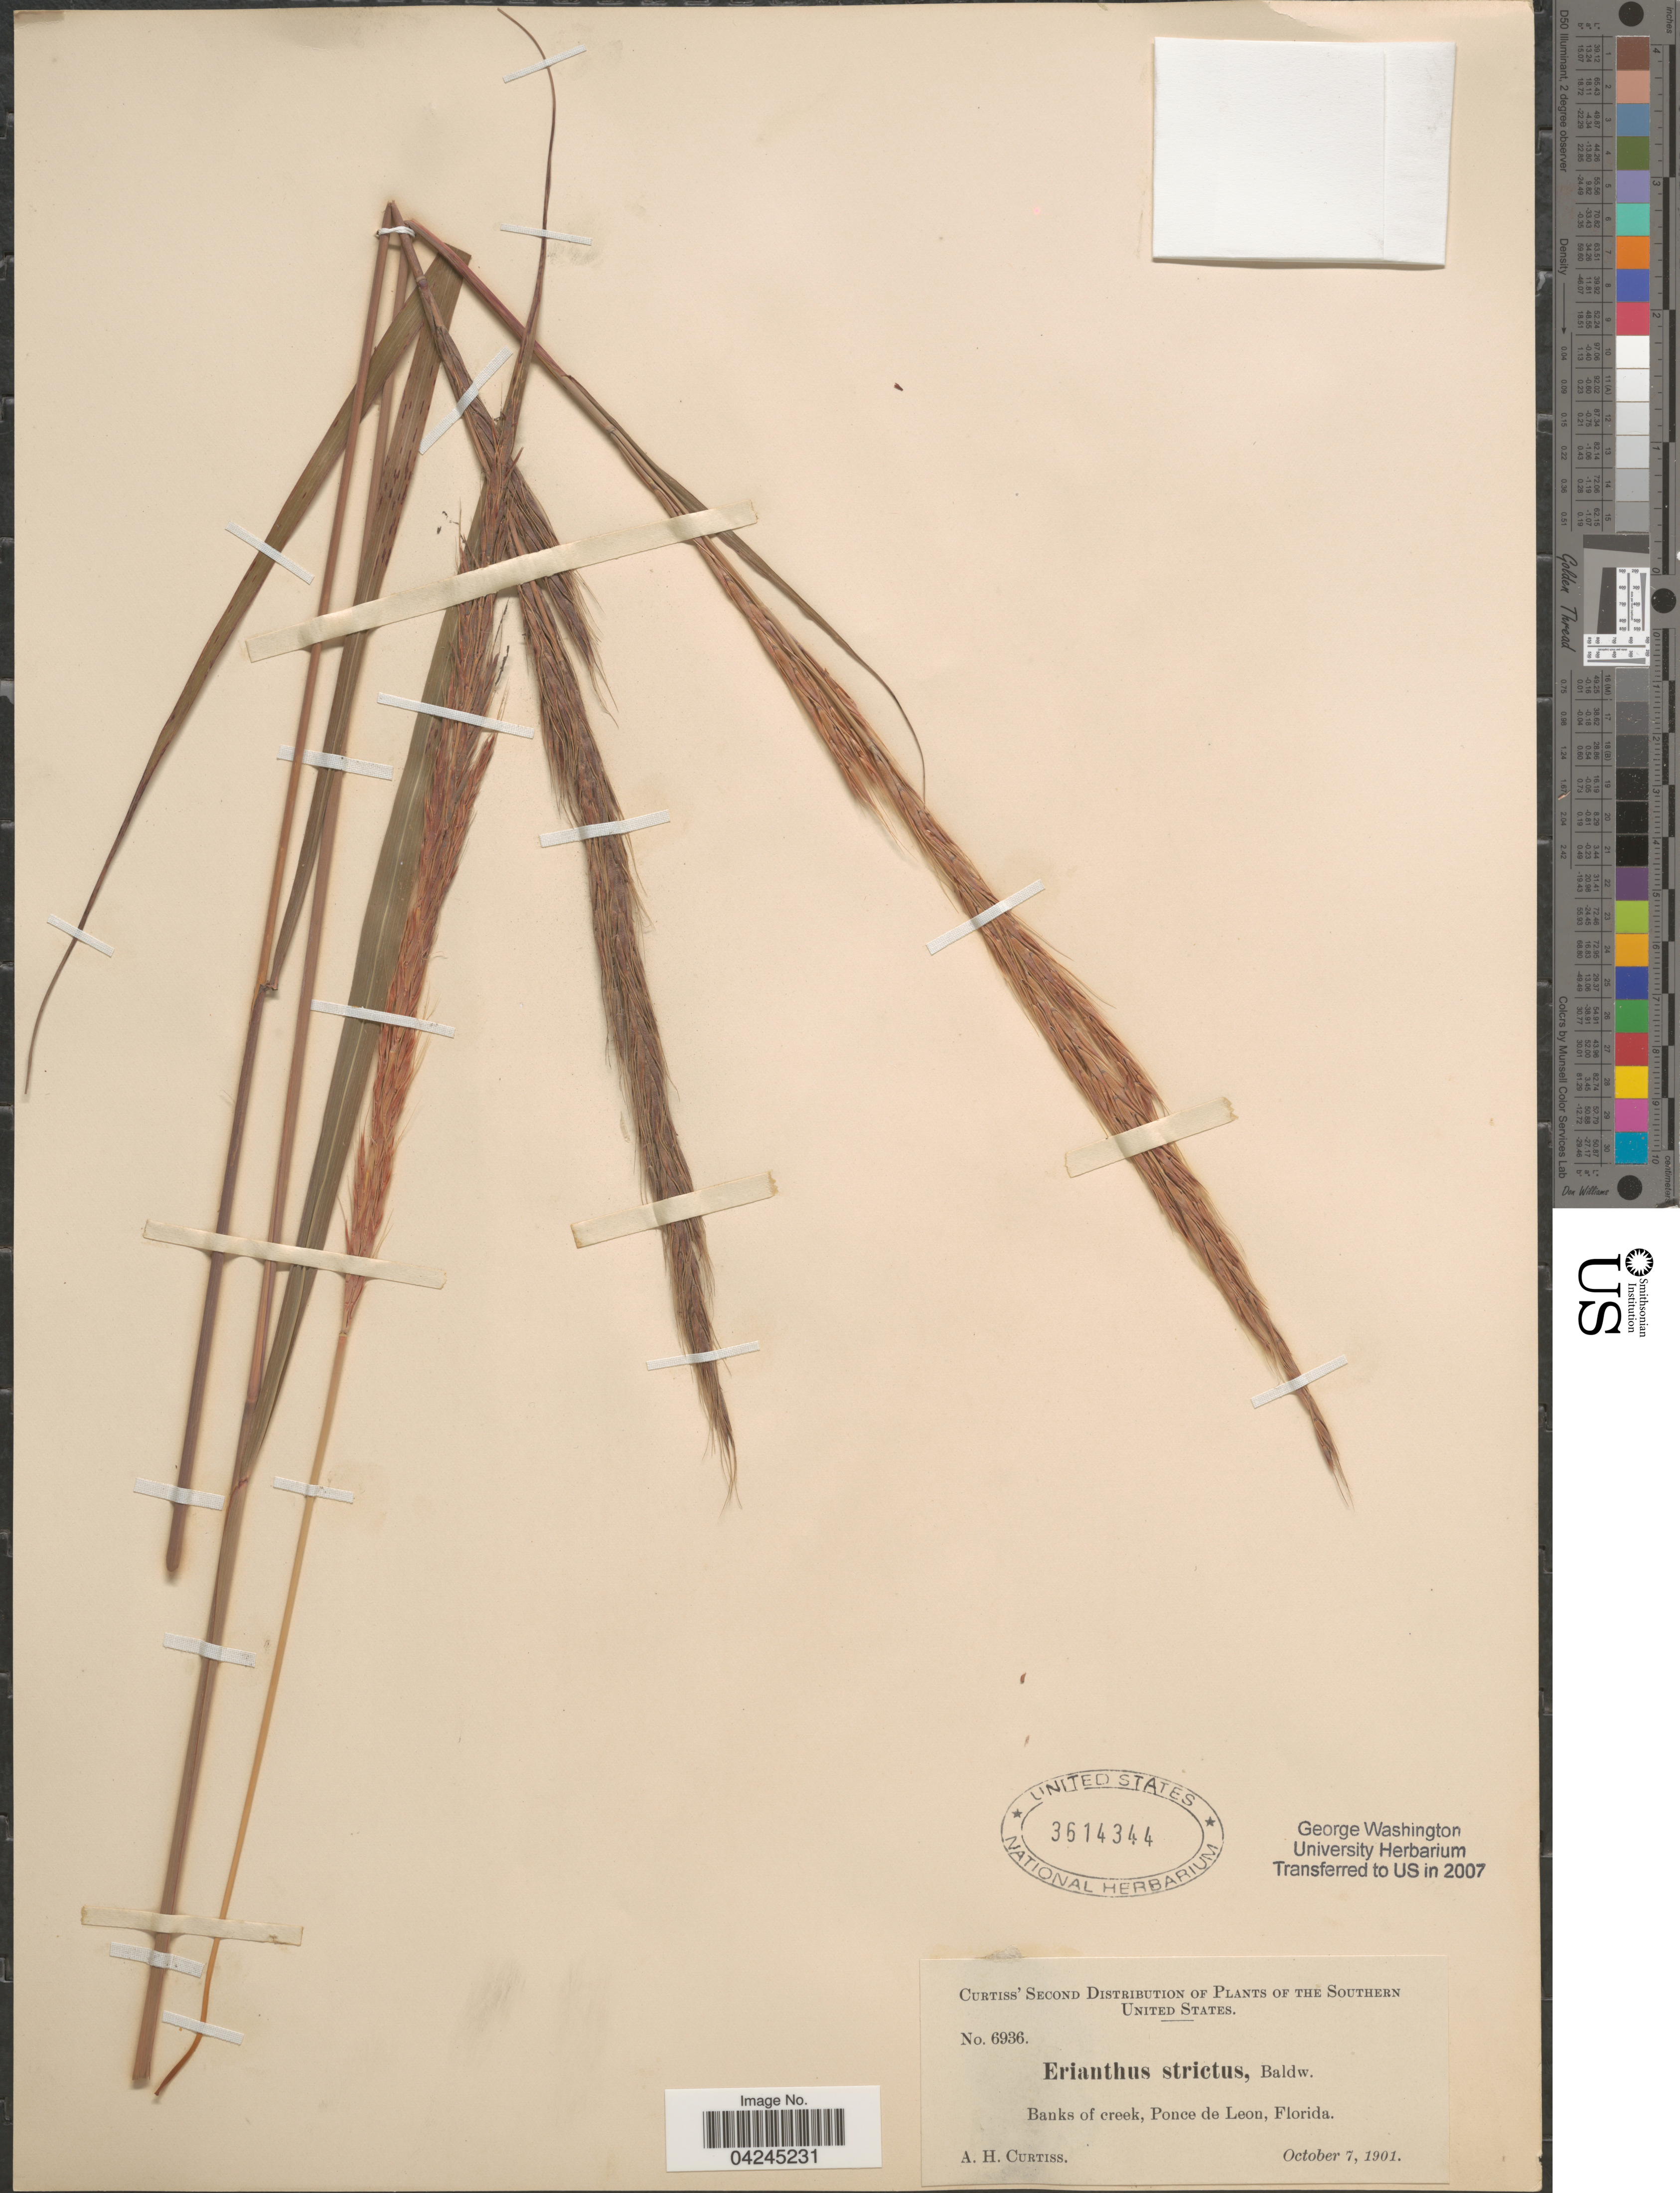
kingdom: Plantae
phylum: Tracheophyta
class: Liliopsida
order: Poales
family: Poaceae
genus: Erianthus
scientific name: Erianthus strictus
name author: Baldwin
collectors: A. H. Curtiss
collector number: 6936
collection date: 1901-10-07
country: United States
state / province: Florida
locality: The Southern United States. Banks of creek, Ponce de Leon.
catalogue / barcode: US 3614344